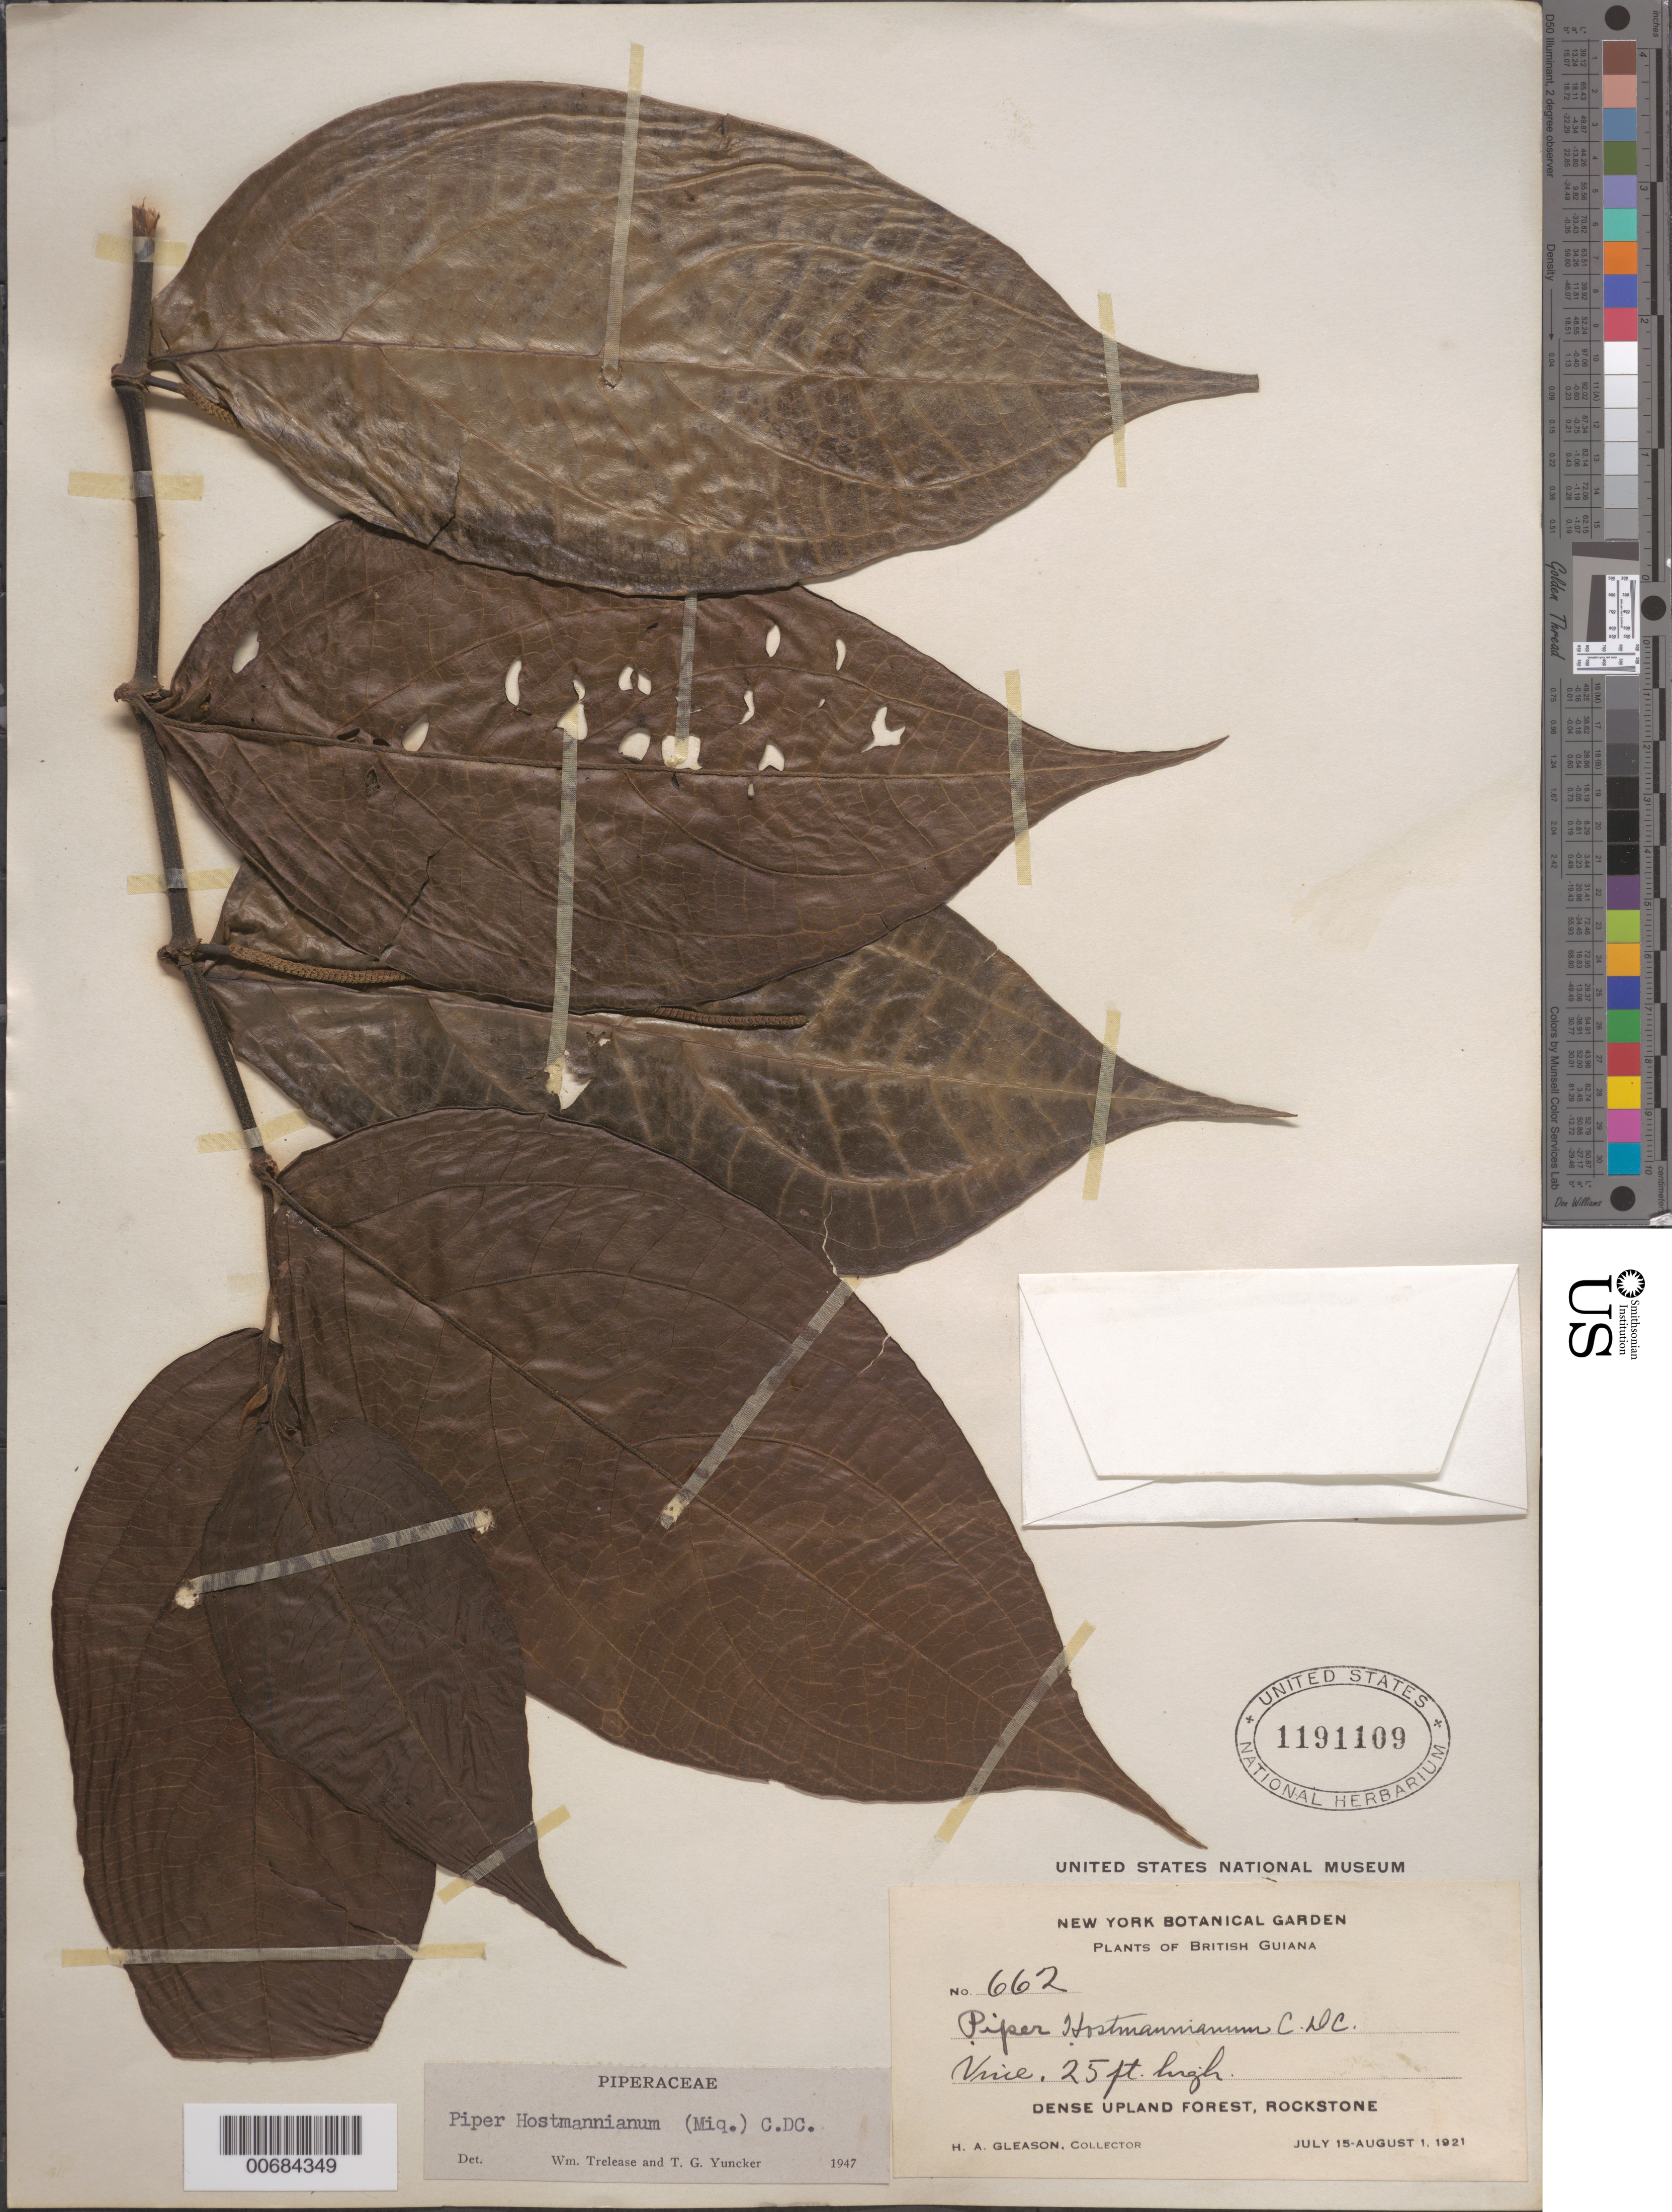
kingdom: Plantae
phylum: Tracheophyta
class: Magnoliopsida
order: Piperales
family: Piperaceae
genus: Piper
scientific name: Piper hostmannianum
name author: (Miq.) C. DC.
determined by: Trelease, W.; Yuncker, T. G.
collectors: H. A. Gleason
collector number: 662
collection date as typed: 15-Jul-21 to 1-Aug-21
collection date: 1921-07-15/1921-08-01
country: Guyana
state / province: U. Demerara-Berbice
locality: Rockstone, in and about the village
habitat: Dense upland forest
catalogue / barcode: US 1191109